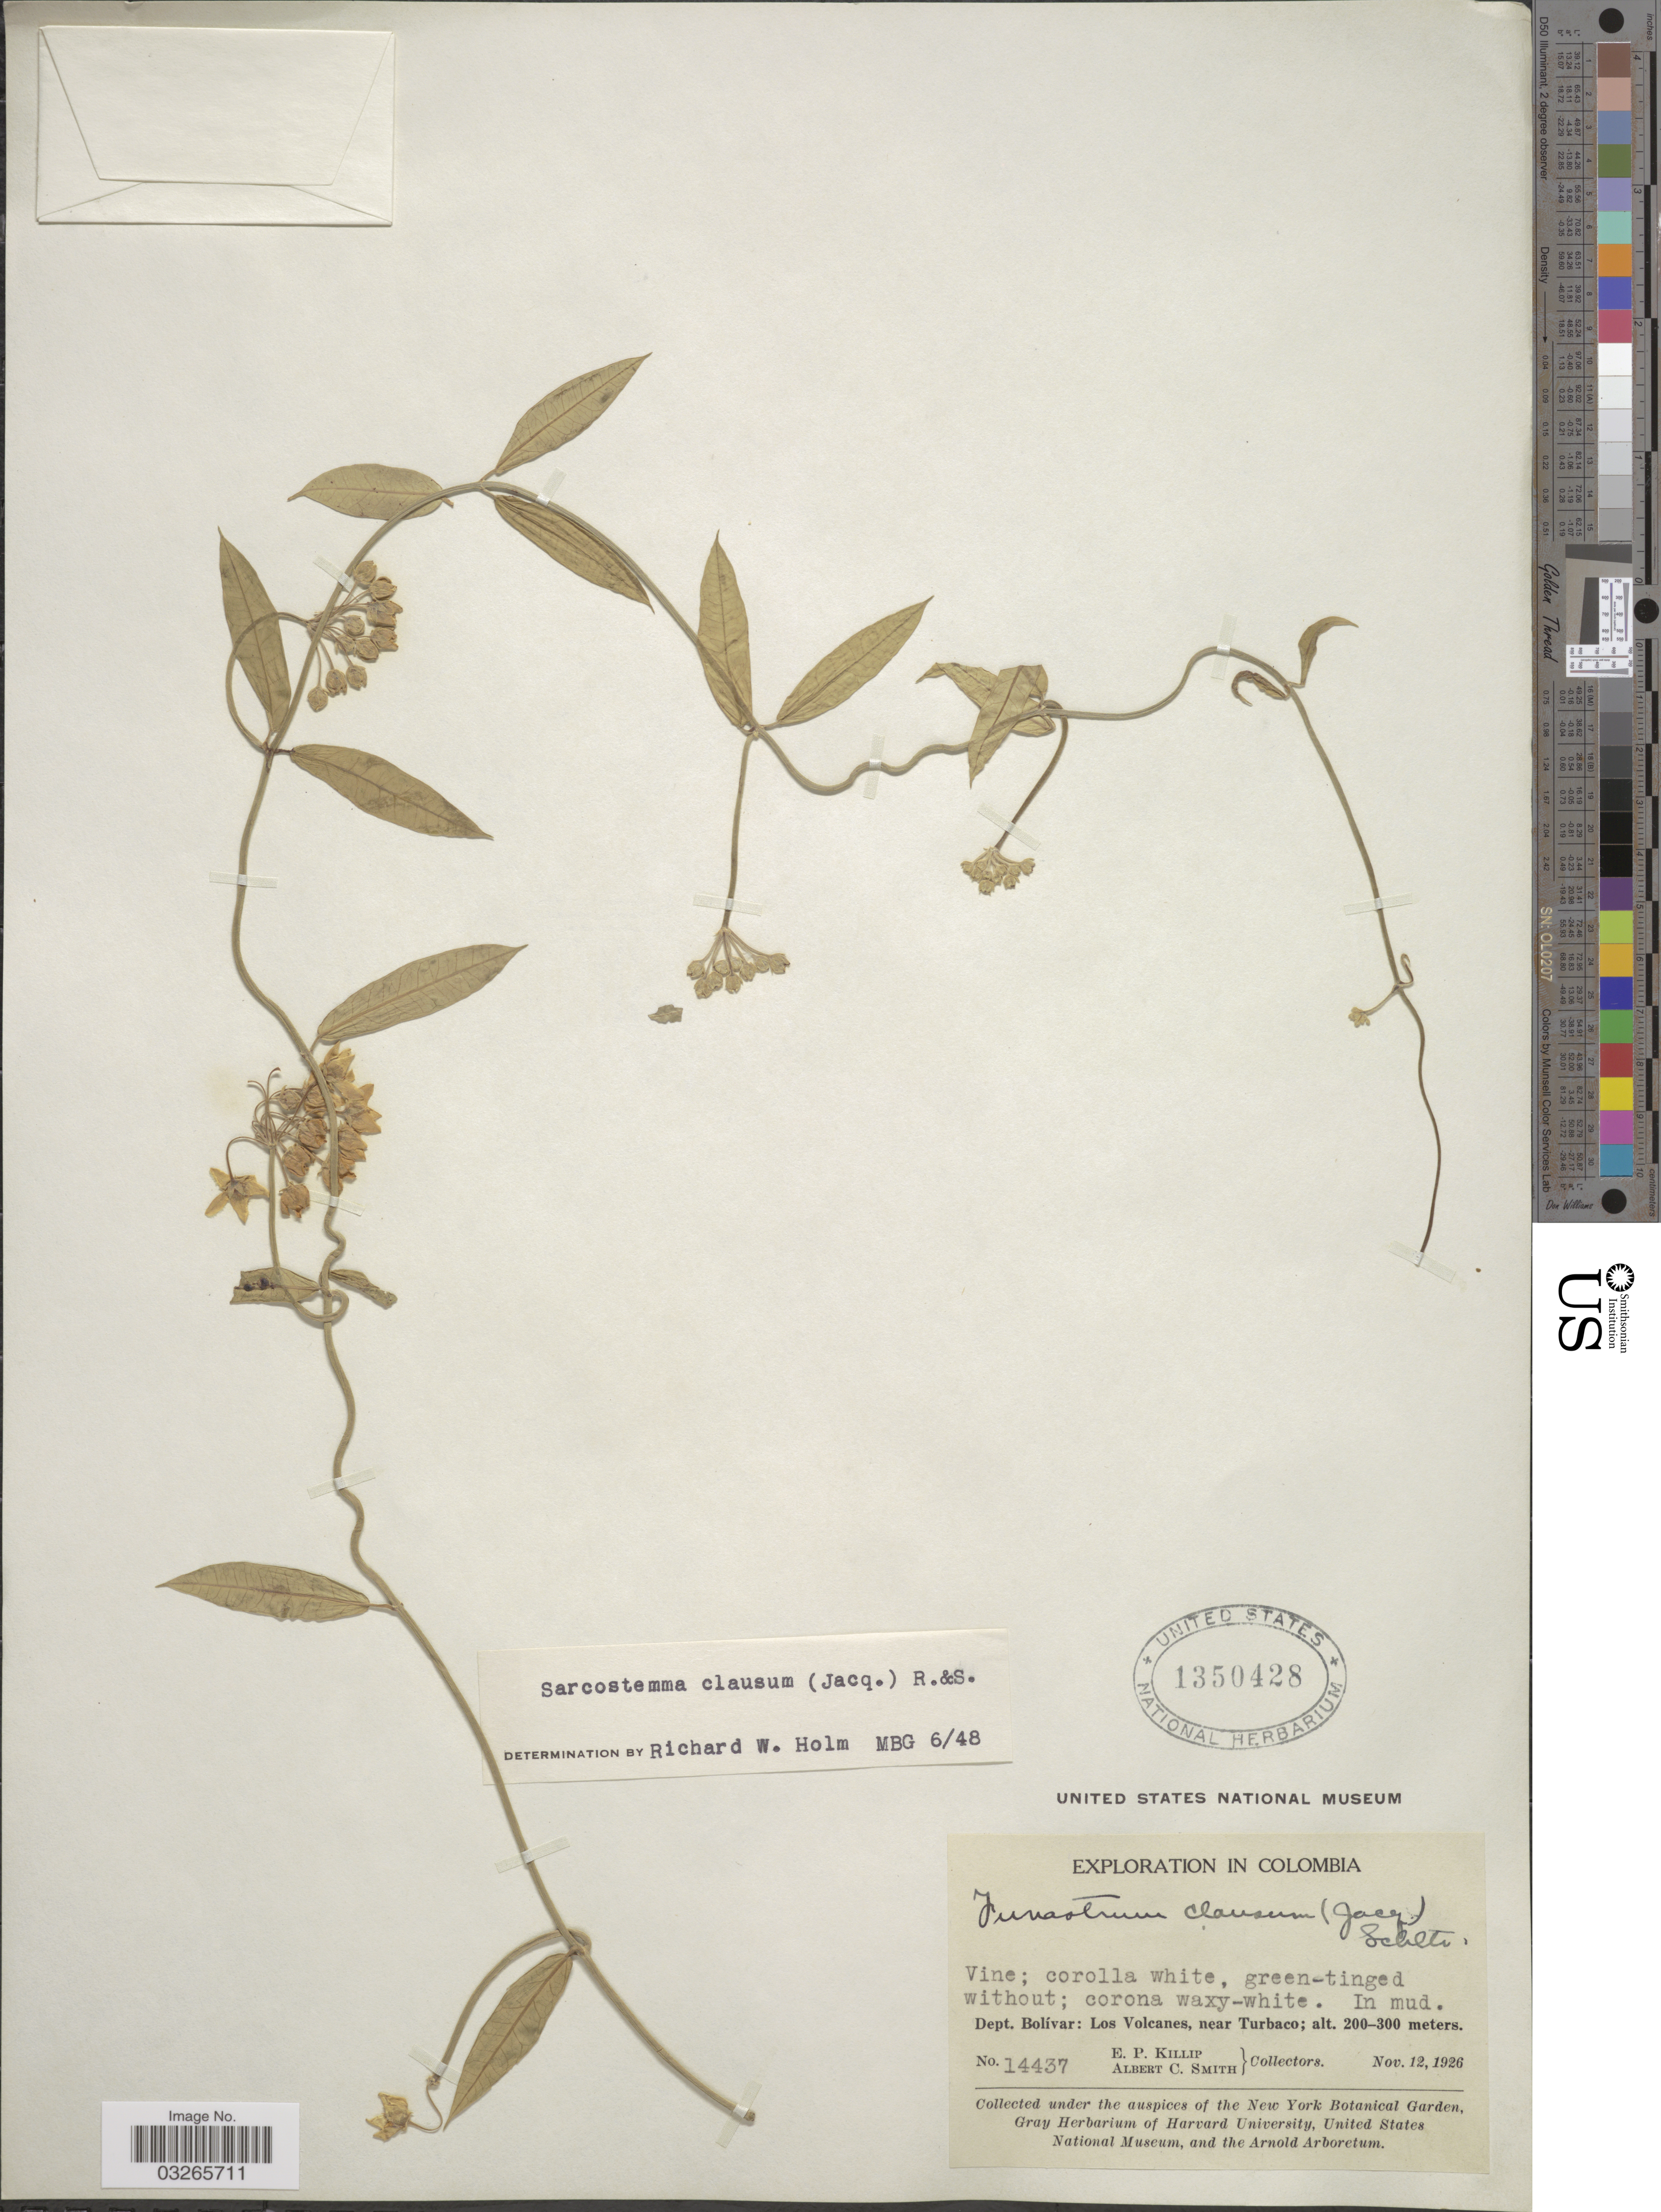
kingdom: Plantae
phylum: Tracheophyta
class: Magnoliopsida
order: Gentianales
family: Apocynaceae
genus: Sarcostemma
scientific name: Sarcostemma clausum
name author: (Jacq.) Schult.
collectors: E. P. Killip & A. C. Smith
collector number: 14437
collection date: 1926-11-12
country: Colombia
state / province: Bolívar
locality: Dept. Bolívar: Los Volcanes, near Turbaco.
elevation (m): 200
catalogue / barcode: US 1350428